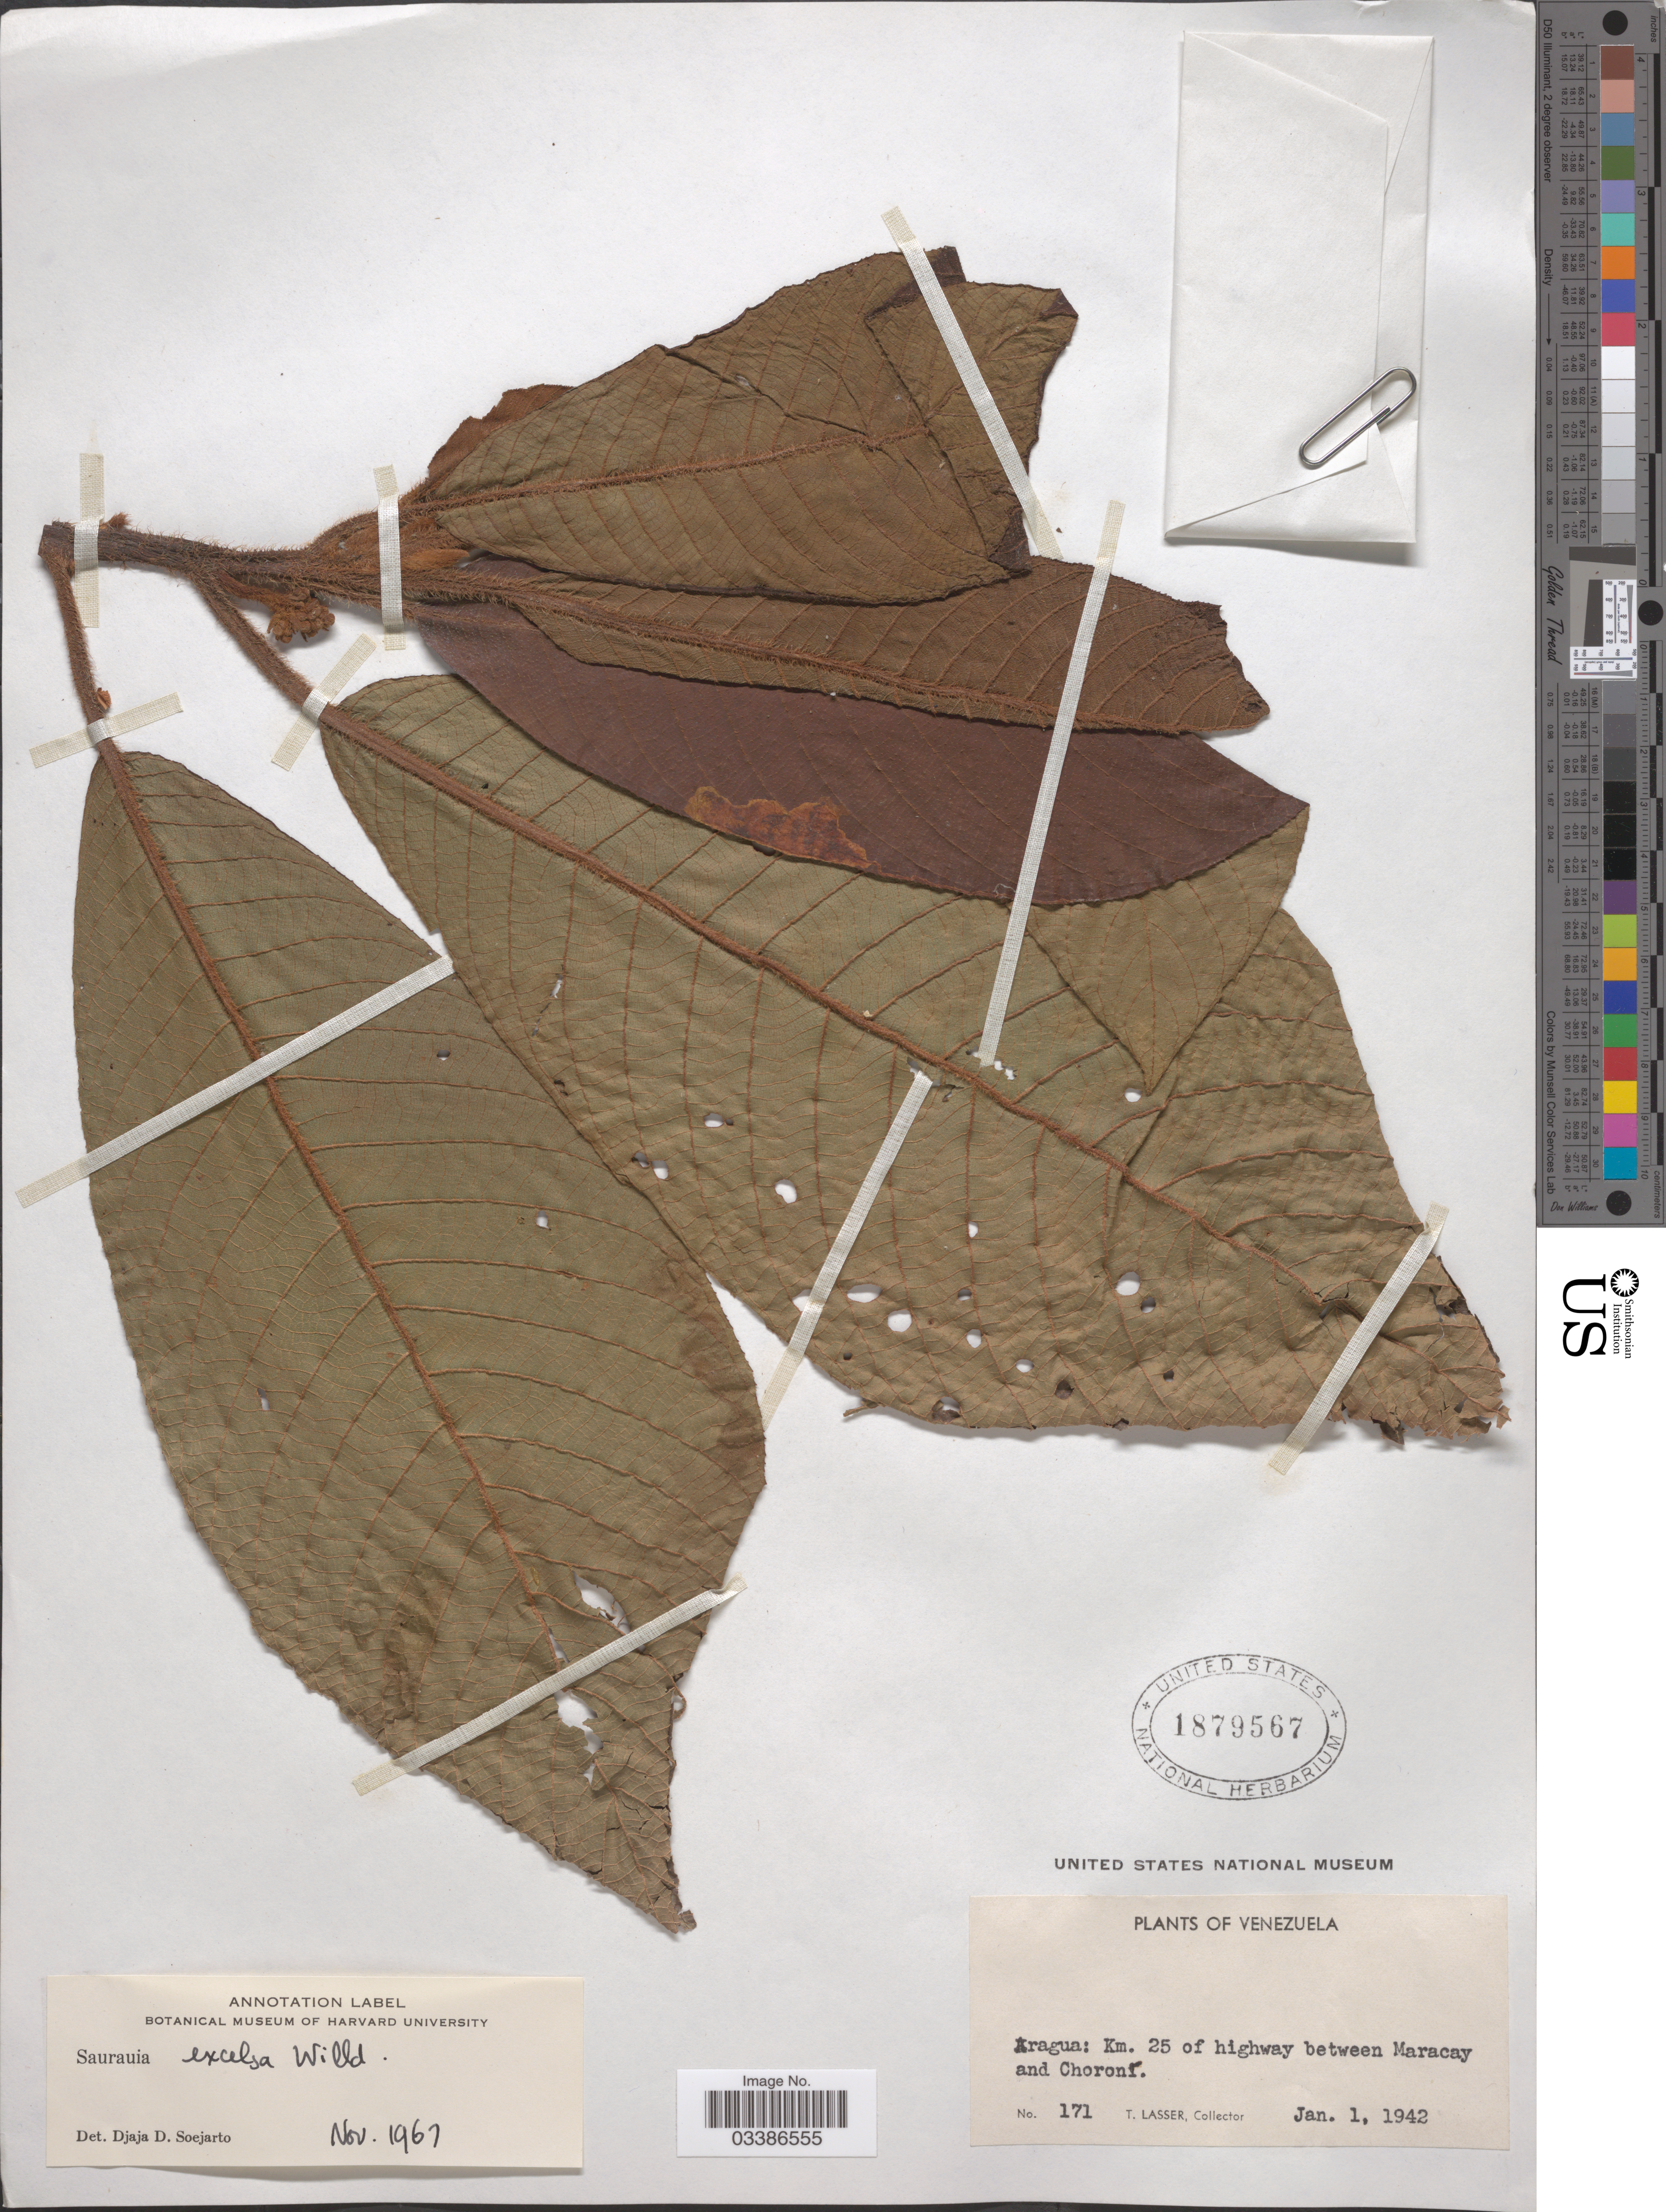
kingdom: Plantae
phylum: Tracheophyta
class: Magnoliopsida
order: Ericales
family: Actinidiaceae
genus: Saurauia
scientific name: Saurauia excelsa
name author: Willd.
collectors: T. Lasser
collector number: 171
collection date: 1942-01-01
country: Venezuela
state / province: Aragua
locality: Km. 25 of highway between Maracay and Choroní.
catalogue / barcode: US 1879567